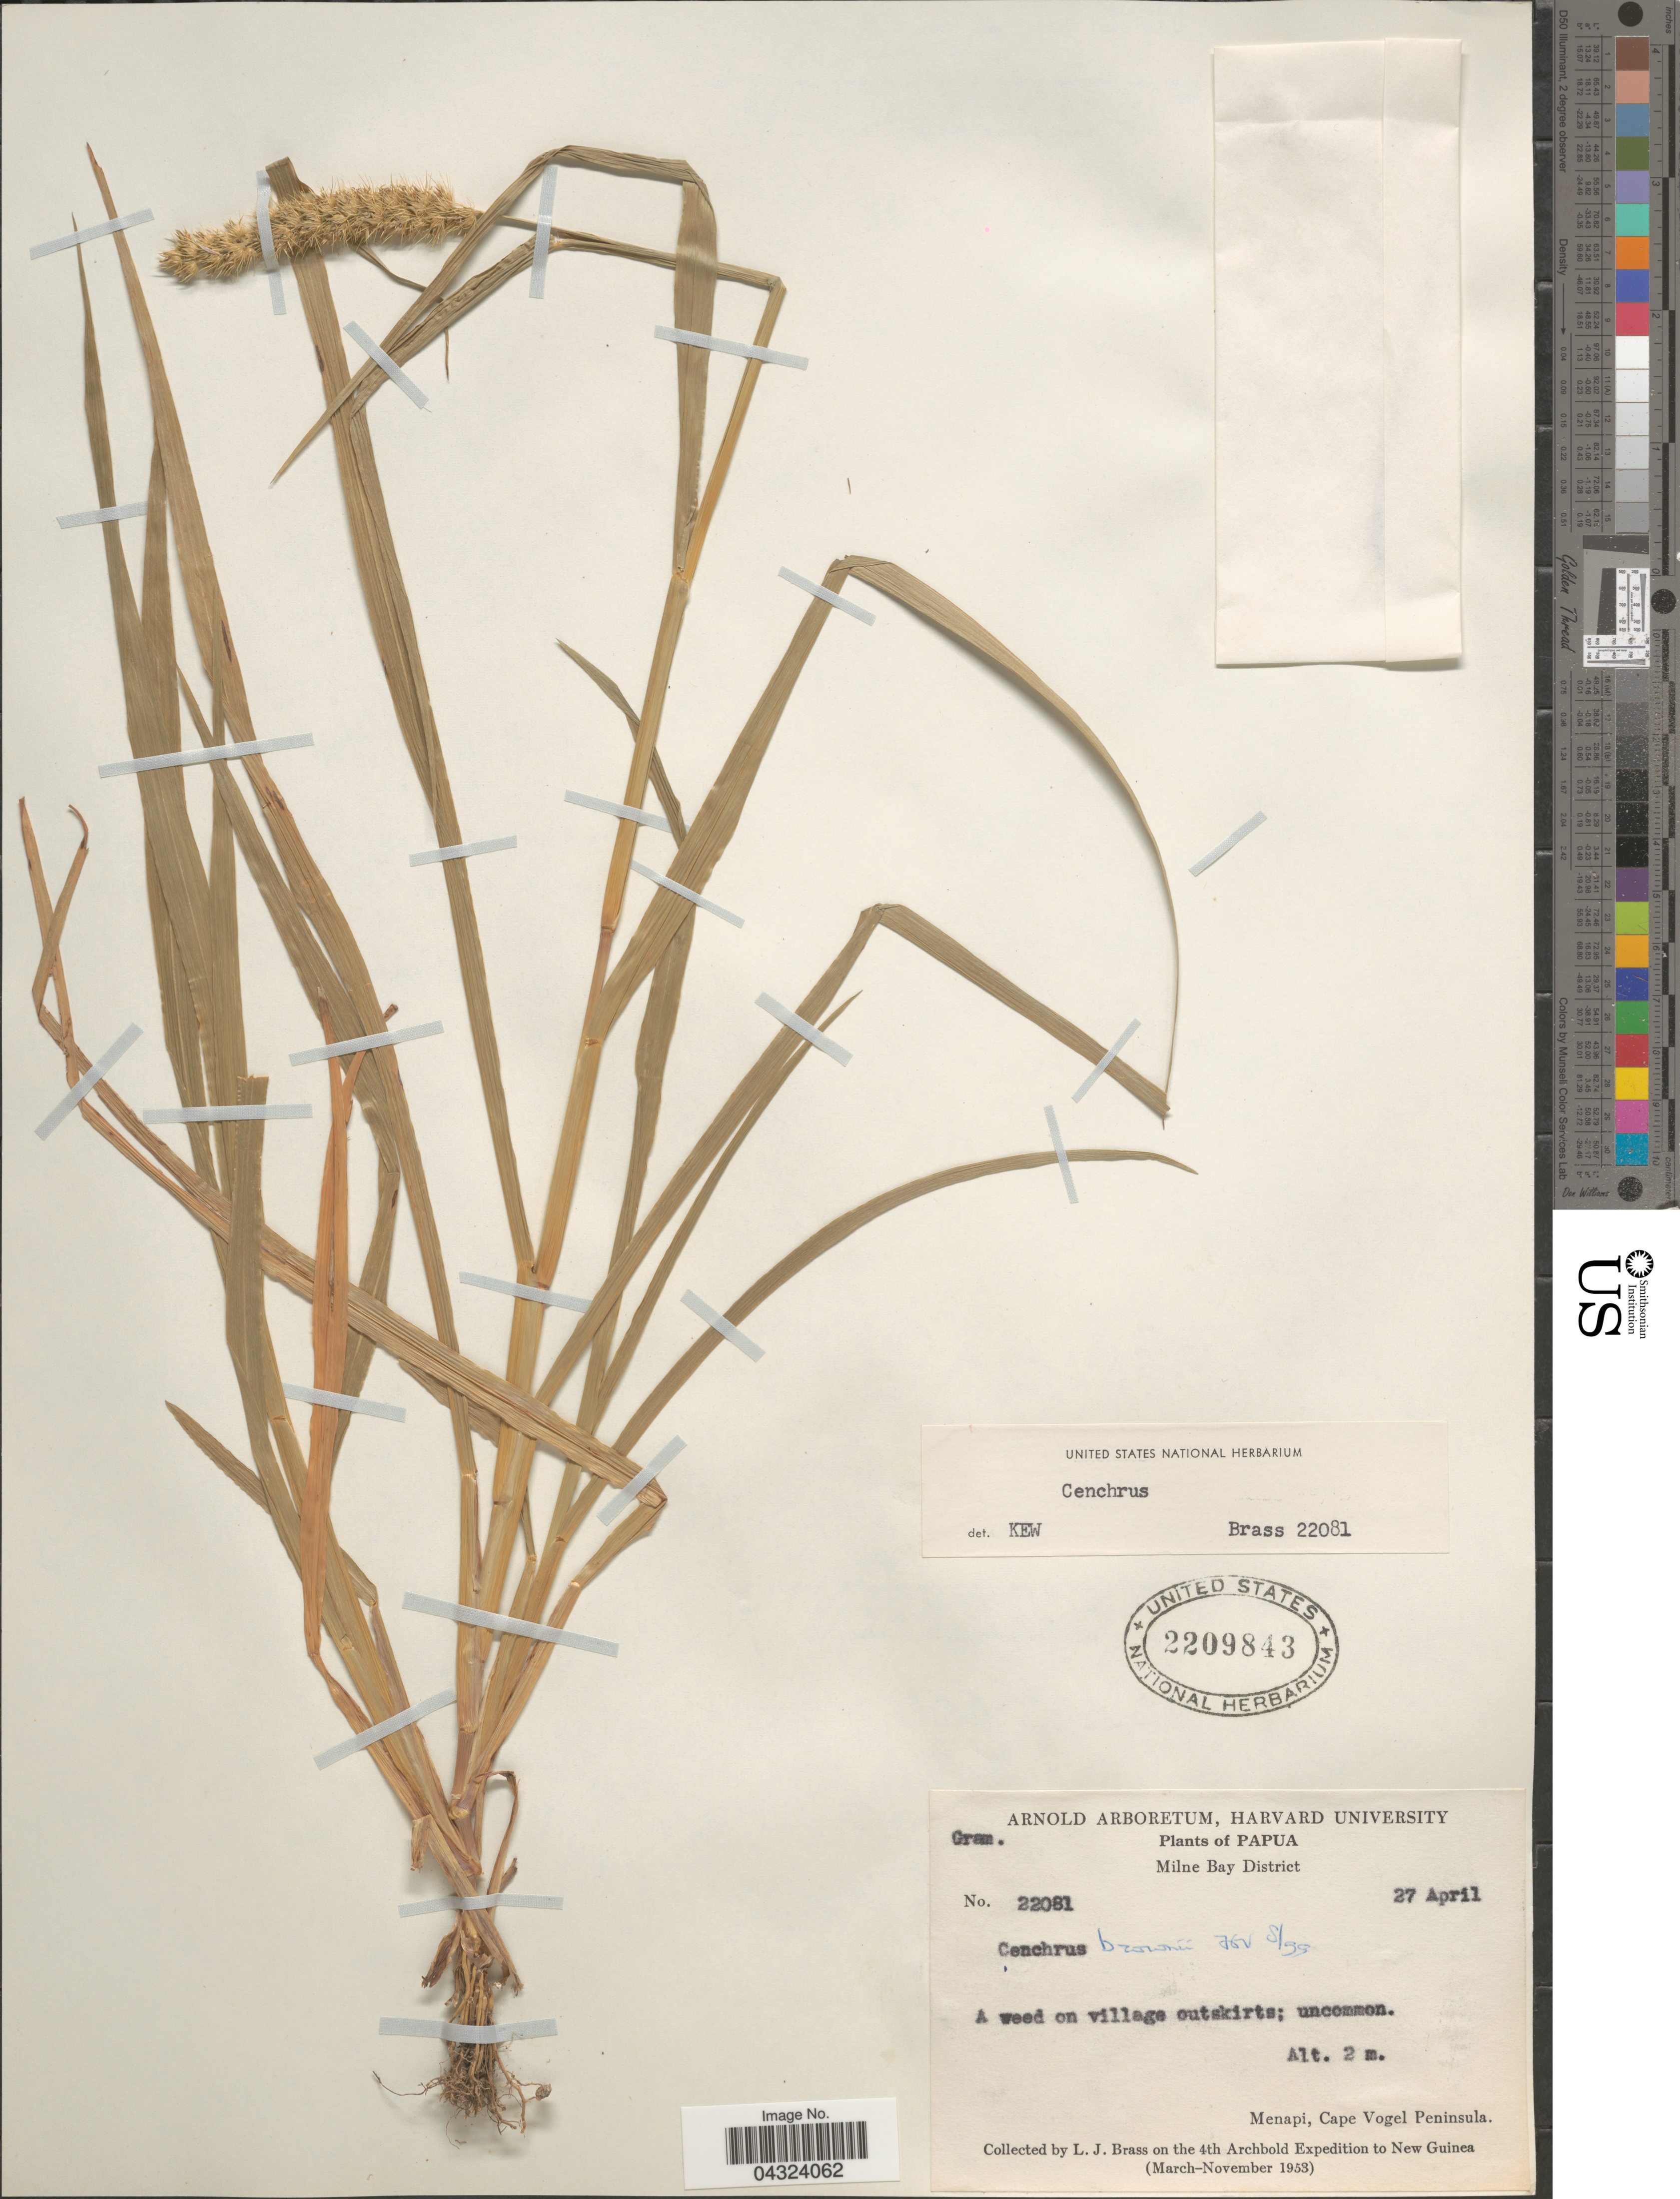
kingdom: Plantae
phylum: Tracheophyta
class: Liliopsida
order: Poales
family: Poaceae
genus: Cenchrus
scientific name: Cenchrus brownii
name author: Roem. & Schult.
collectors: L. J. Brass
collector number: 22081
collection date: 1953-04-27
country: Papua New Guinea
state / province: Milne Bay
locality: Papua. Milne Bay District. On village outskirts. Menapi, Cape Vogel Peninsula. On the 4th Archbold Expedition to New Guinea (March-November 1953).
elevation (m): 2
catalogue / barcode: US 2209843